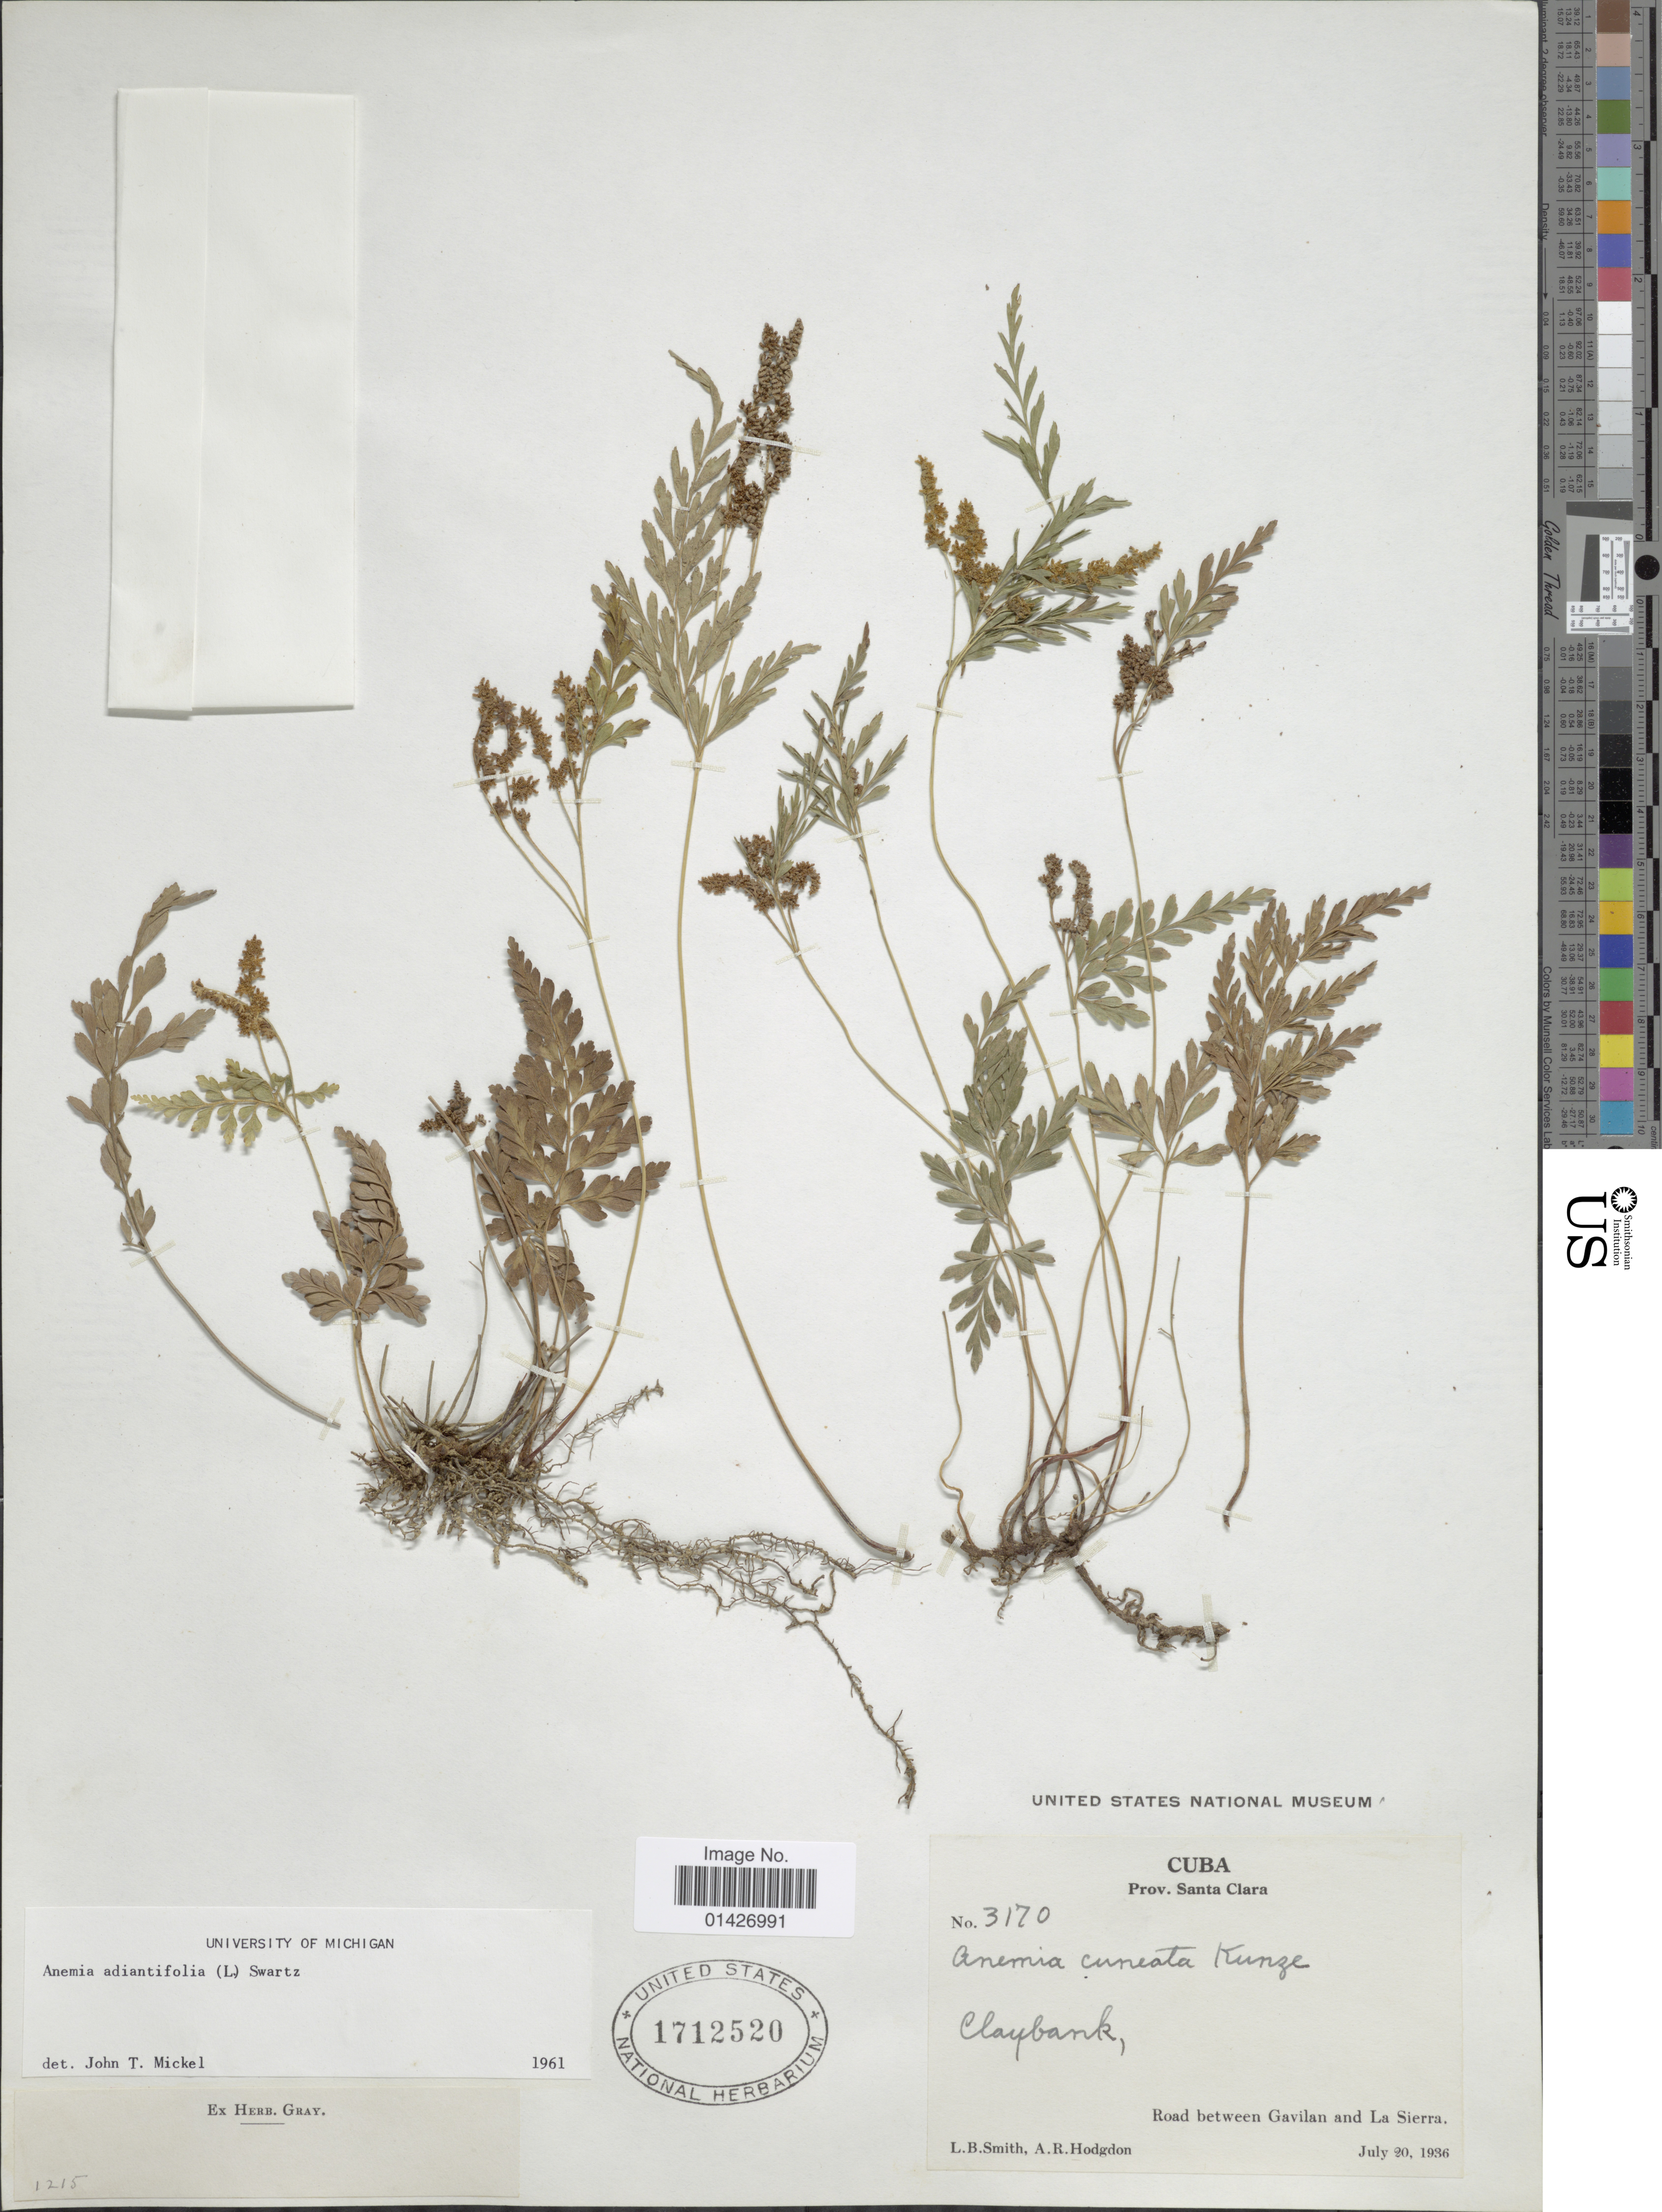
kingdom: Plantae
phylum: Tracheophyta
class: Polypodiopsida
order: Schizaeales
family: Anemiaceae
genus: Anemia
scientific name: Anemia adiantifolia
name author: (L.) Sw.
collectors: L. Smith & A. R. Hodgdon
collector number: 3170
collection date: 1936-07-20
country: Cuba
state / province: Las Villas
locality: Prov. Santa Clara. Claybank. Road between Gavilan and La Sierra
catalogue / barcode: US 1712520